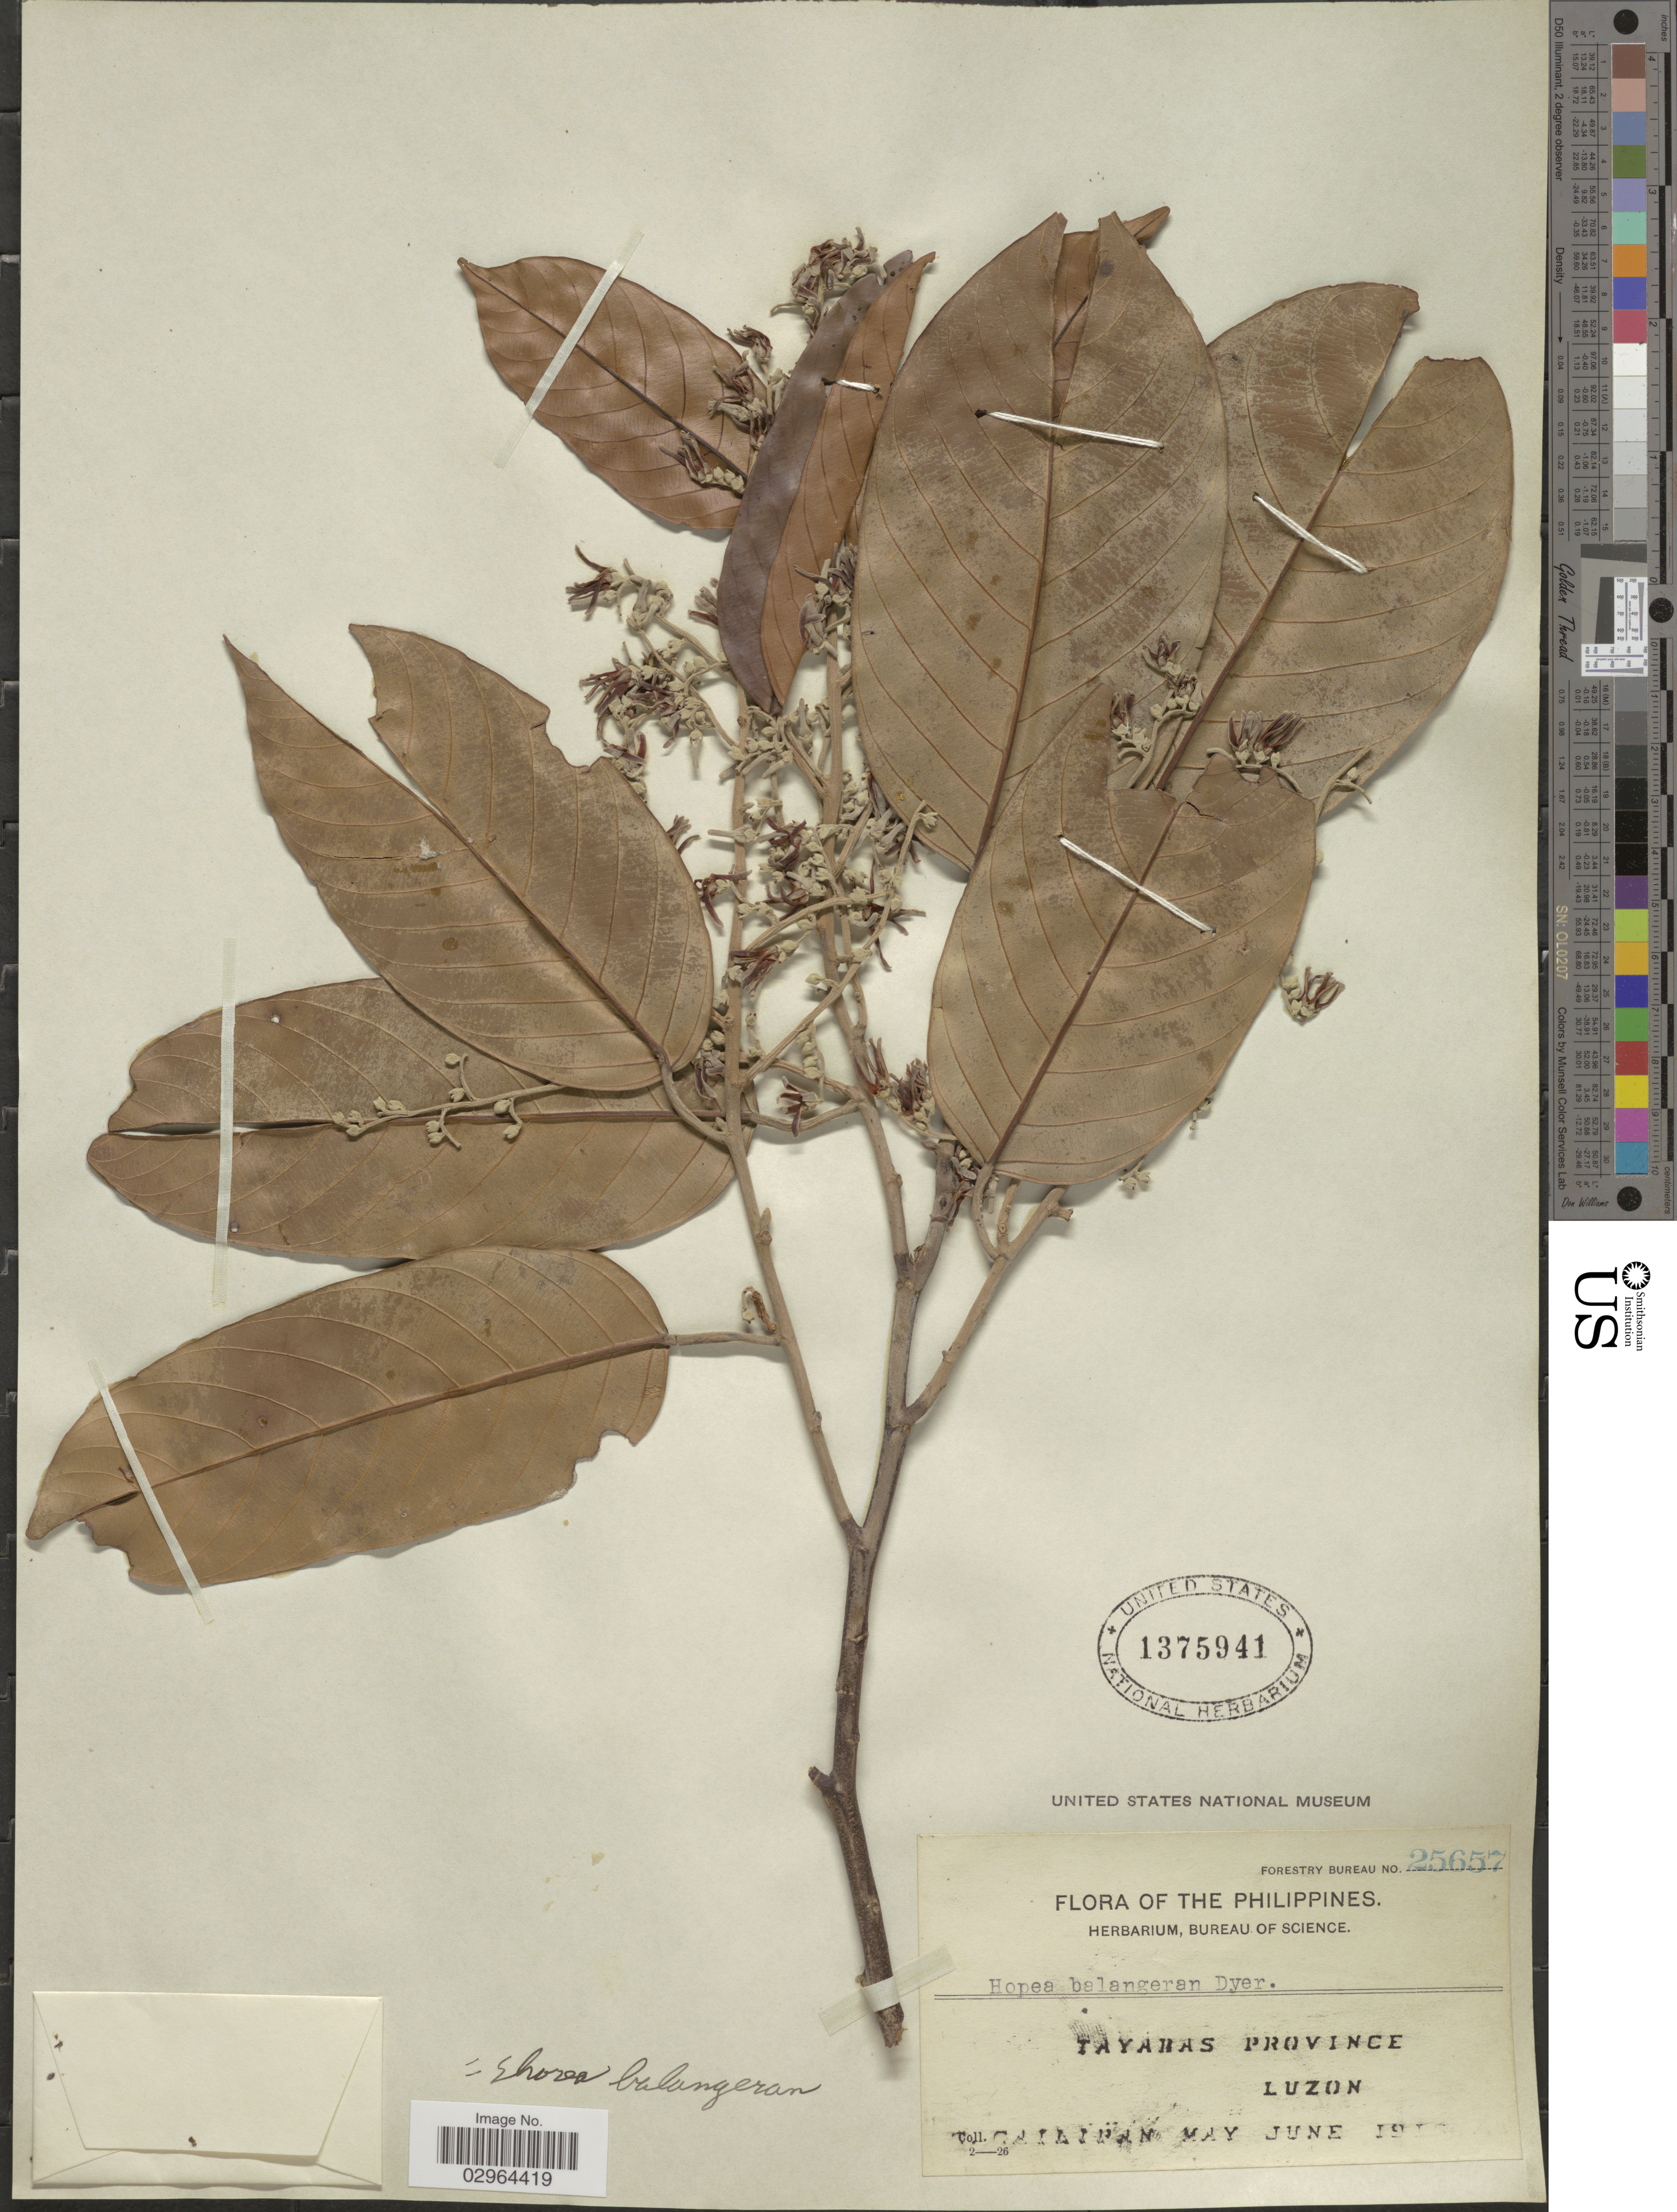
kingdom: Plantae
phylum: Tracheophyta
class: Magnoliopsida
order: Malvales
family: Dipterocarpaceae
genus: Shorea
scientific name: Shorea astylosa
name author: Foxw.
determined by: Strong, Mark T., (BOT), Smithsonian Institution - National Museum of Natural History (UNITED STATES)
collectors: C. Cailipan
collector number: Forestry Bureau 2565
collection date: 1916-05/1916-06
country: Philippines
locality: Tayabas Province, Luzon.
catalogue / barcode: US 1375941